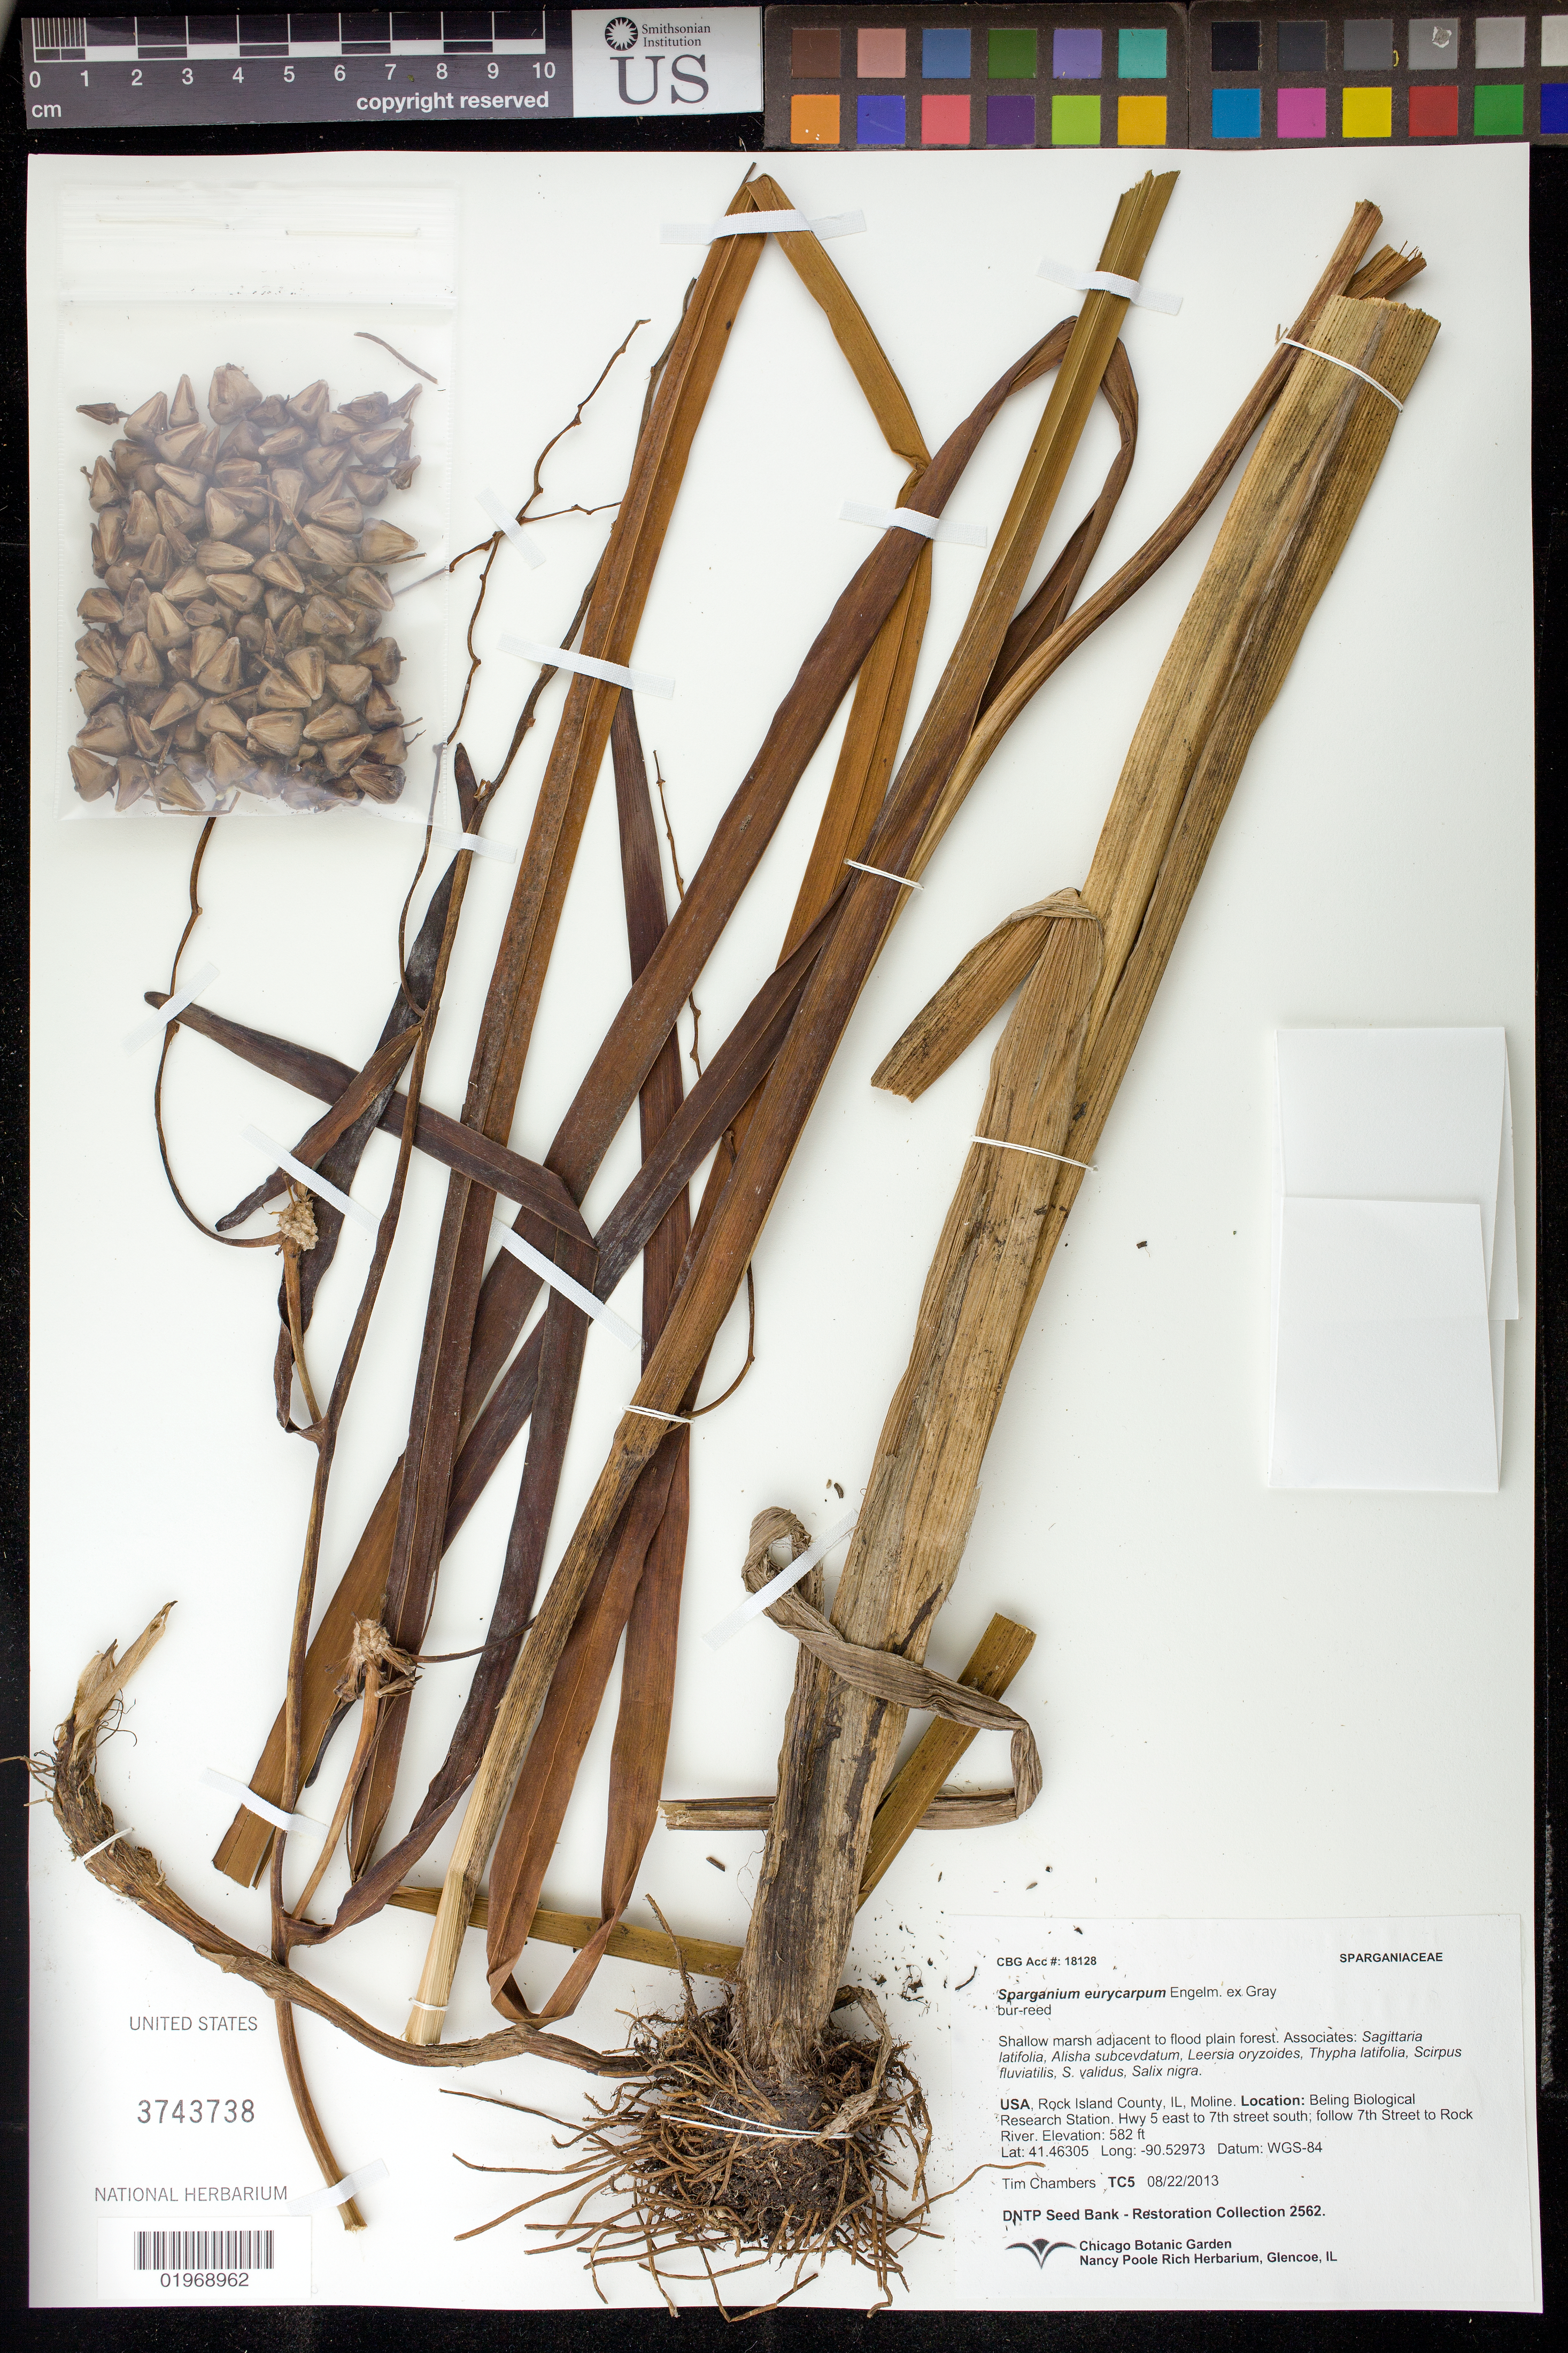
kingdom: Plantae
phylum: Tracheophyta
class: Liliopsida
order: Poales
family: Typhaceae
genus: Sparganium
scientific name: Sparganium eurycarpum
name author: Engelm.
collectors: T. Chambers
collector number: TC-05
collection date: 2013-08-22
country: United States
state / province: Illinois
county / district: Rock Island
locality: Moline, Beling Biological Research Station, Hwy 5 east to 7th street south to Rock River.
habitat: Shallow marsh adjacent to flood plain forest.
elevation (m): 177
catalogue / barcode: US 3743738